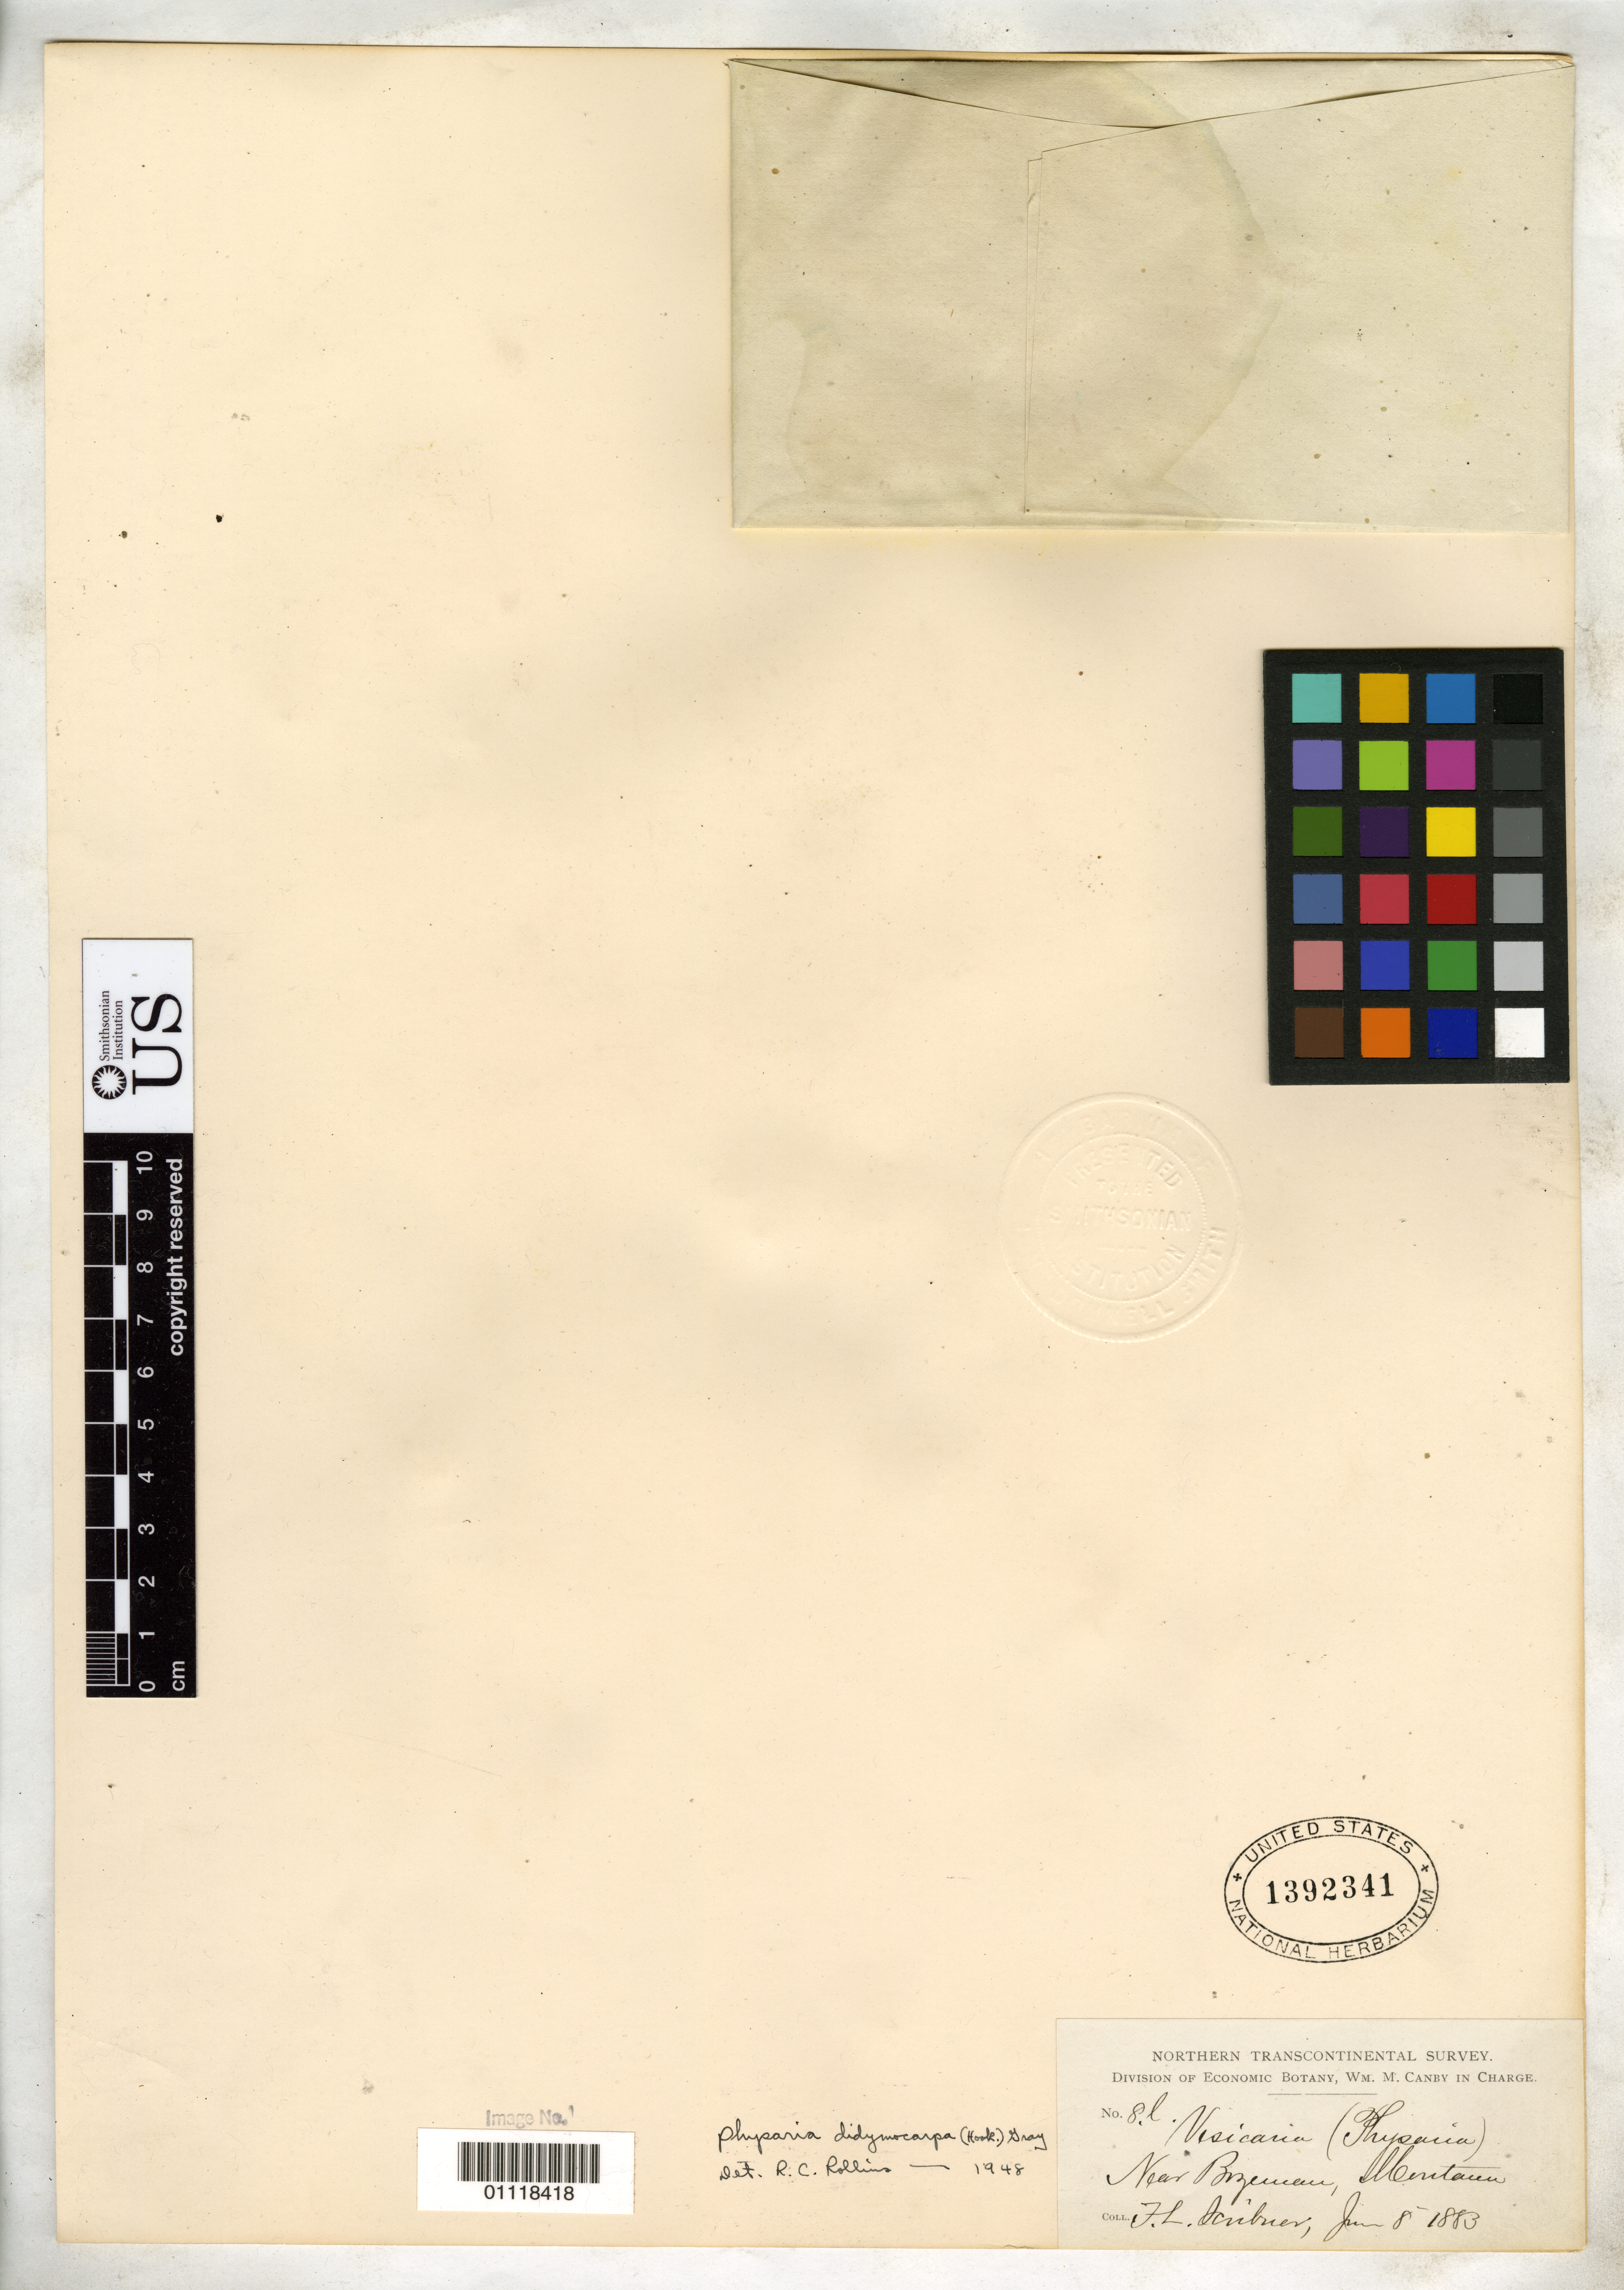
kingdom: Plantae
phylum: Tracheophyta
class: Magnoliopsida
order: Brassicales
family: Brassicaceae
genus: Physaria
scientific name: Physaria didymocarpa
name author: (Hook.) A. Gray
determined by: Rollins, Reed C., (GH), Harvard University Herbaria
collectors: F. L. Scribner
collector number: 8L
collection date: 1883-06-08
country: United States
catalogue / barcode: US 1392341